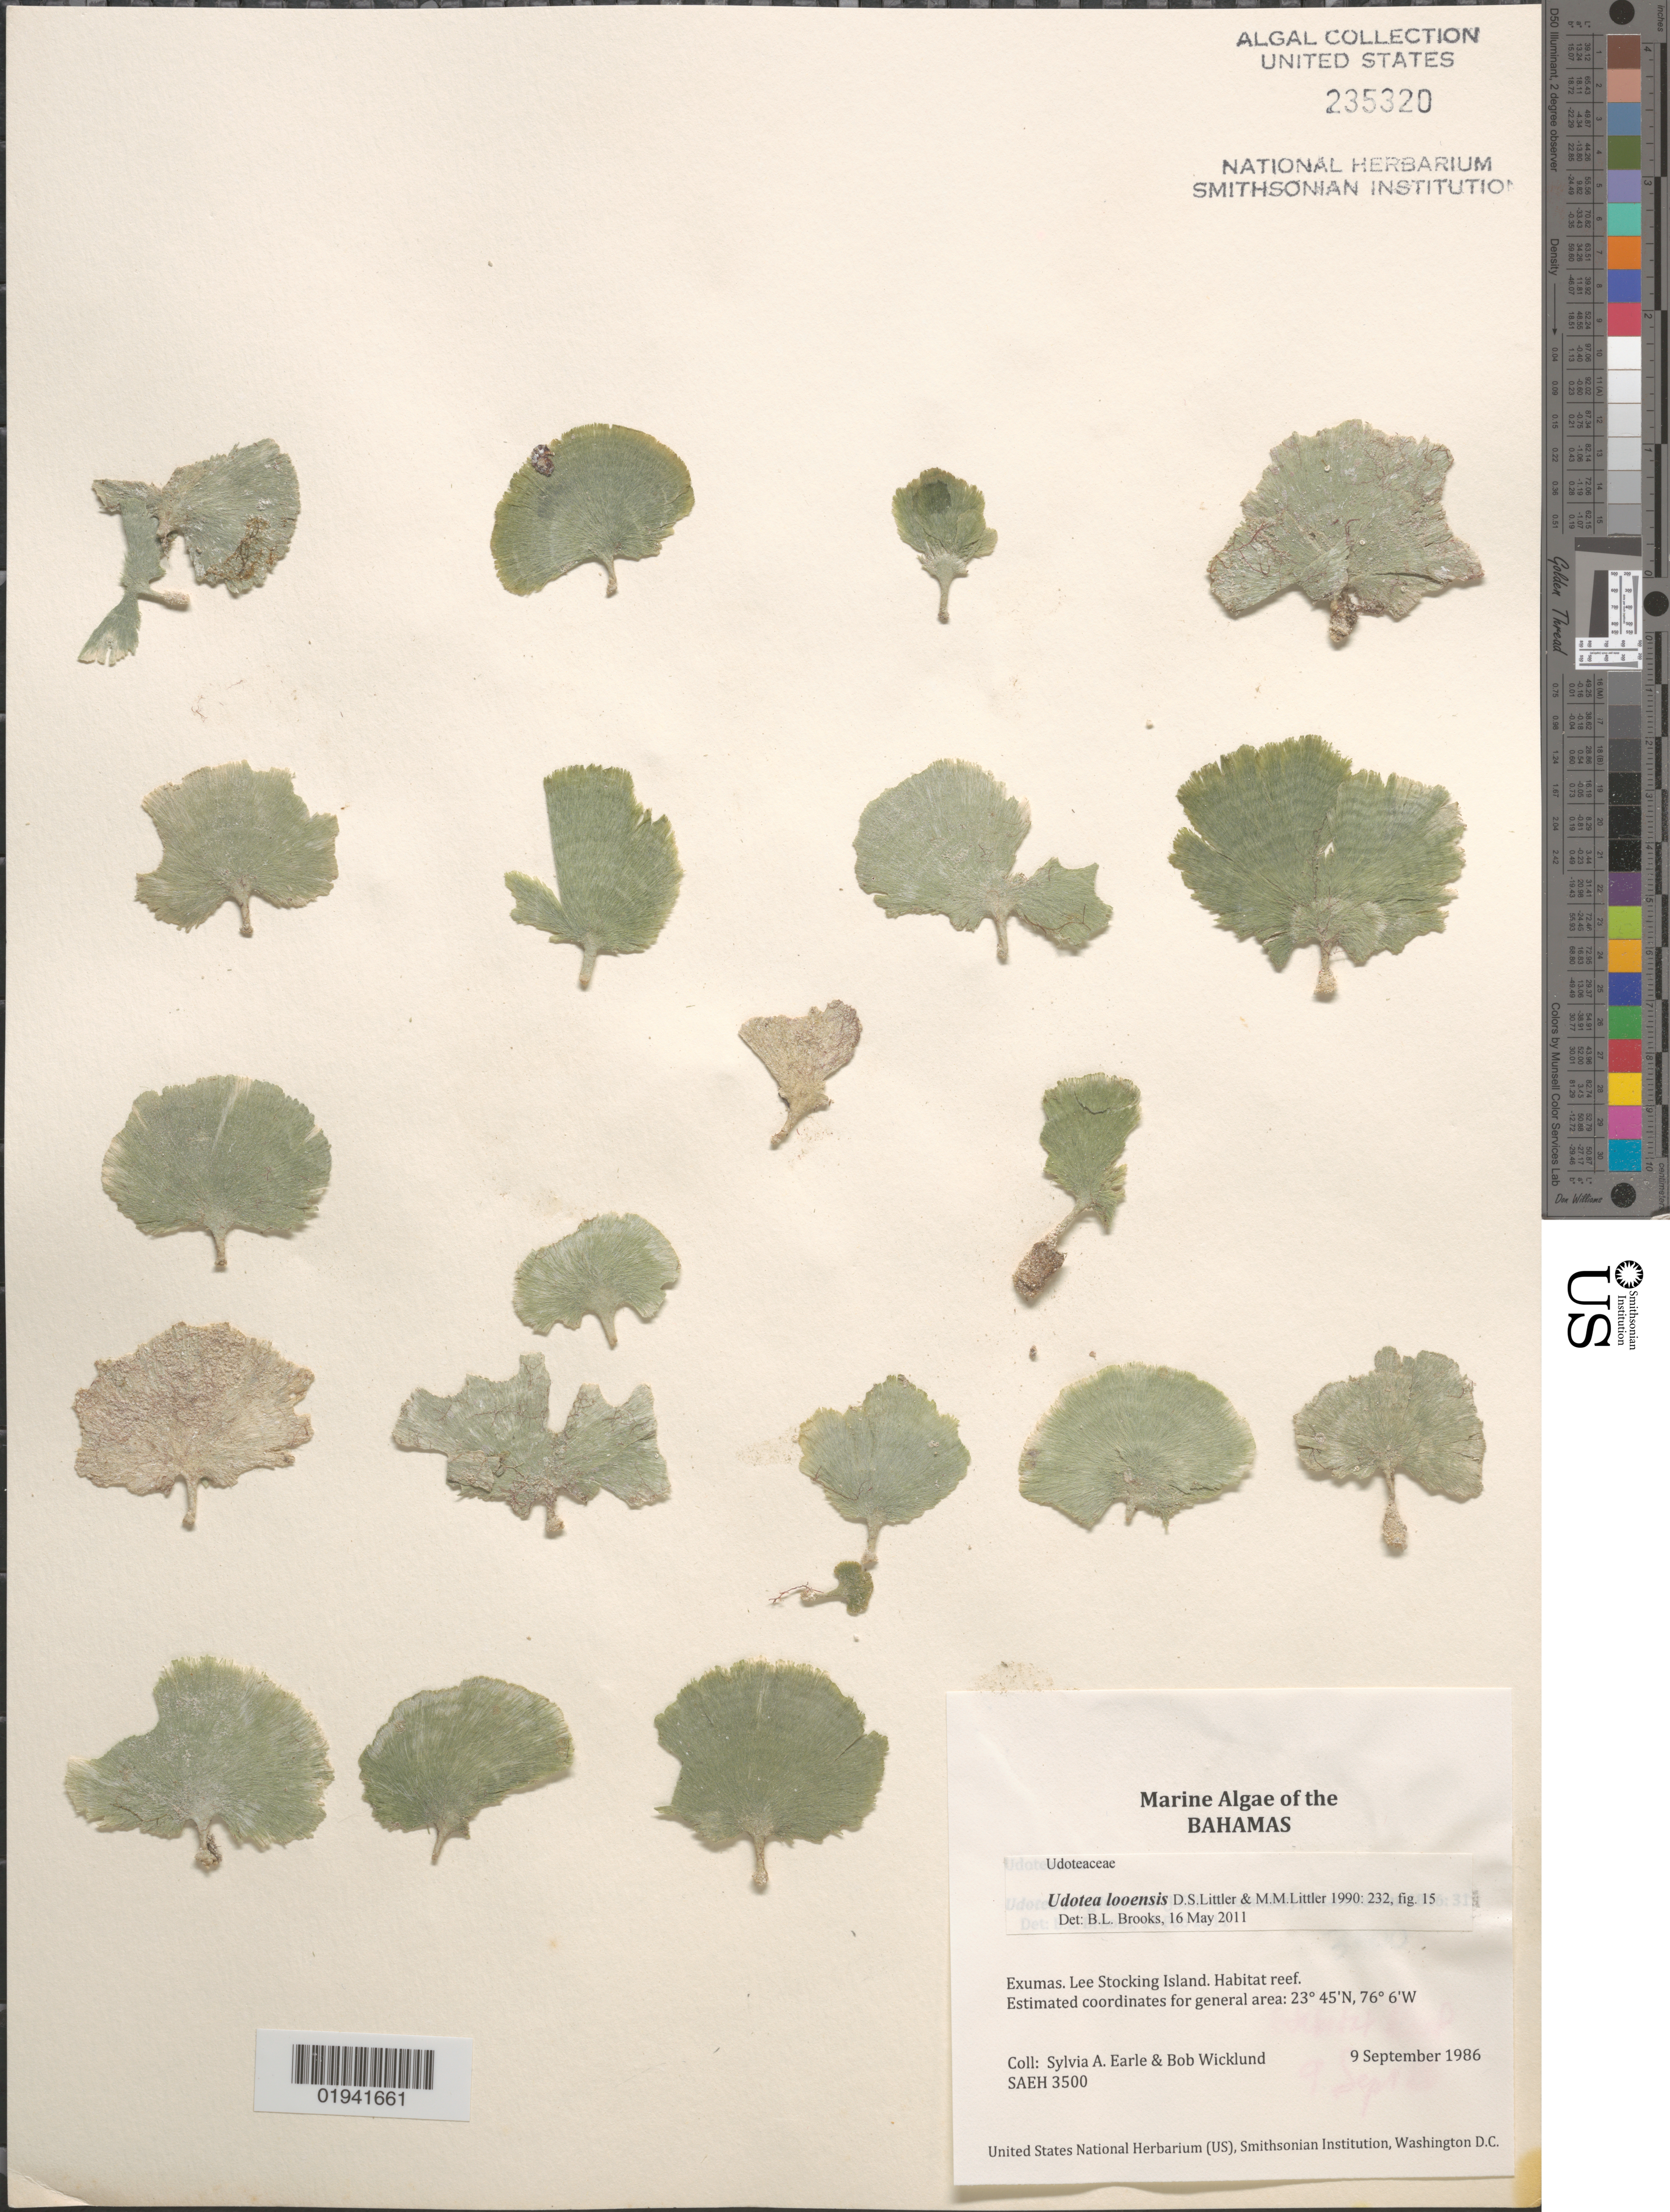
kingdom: Plantae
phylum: Chlorophyta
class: Ulvophyceae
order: Bryopsidales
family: Udoteaceae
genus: Udotea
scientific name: Udotea looensis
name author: D.S. Littler & Littler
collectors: S. A. Earle & B. Wicklund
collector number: SAEH3500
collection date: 1986-09-09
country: Bahamas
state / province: Exuma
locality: Exumas. Lee Stocking Island. Habitat reef.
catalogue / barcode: US 235320